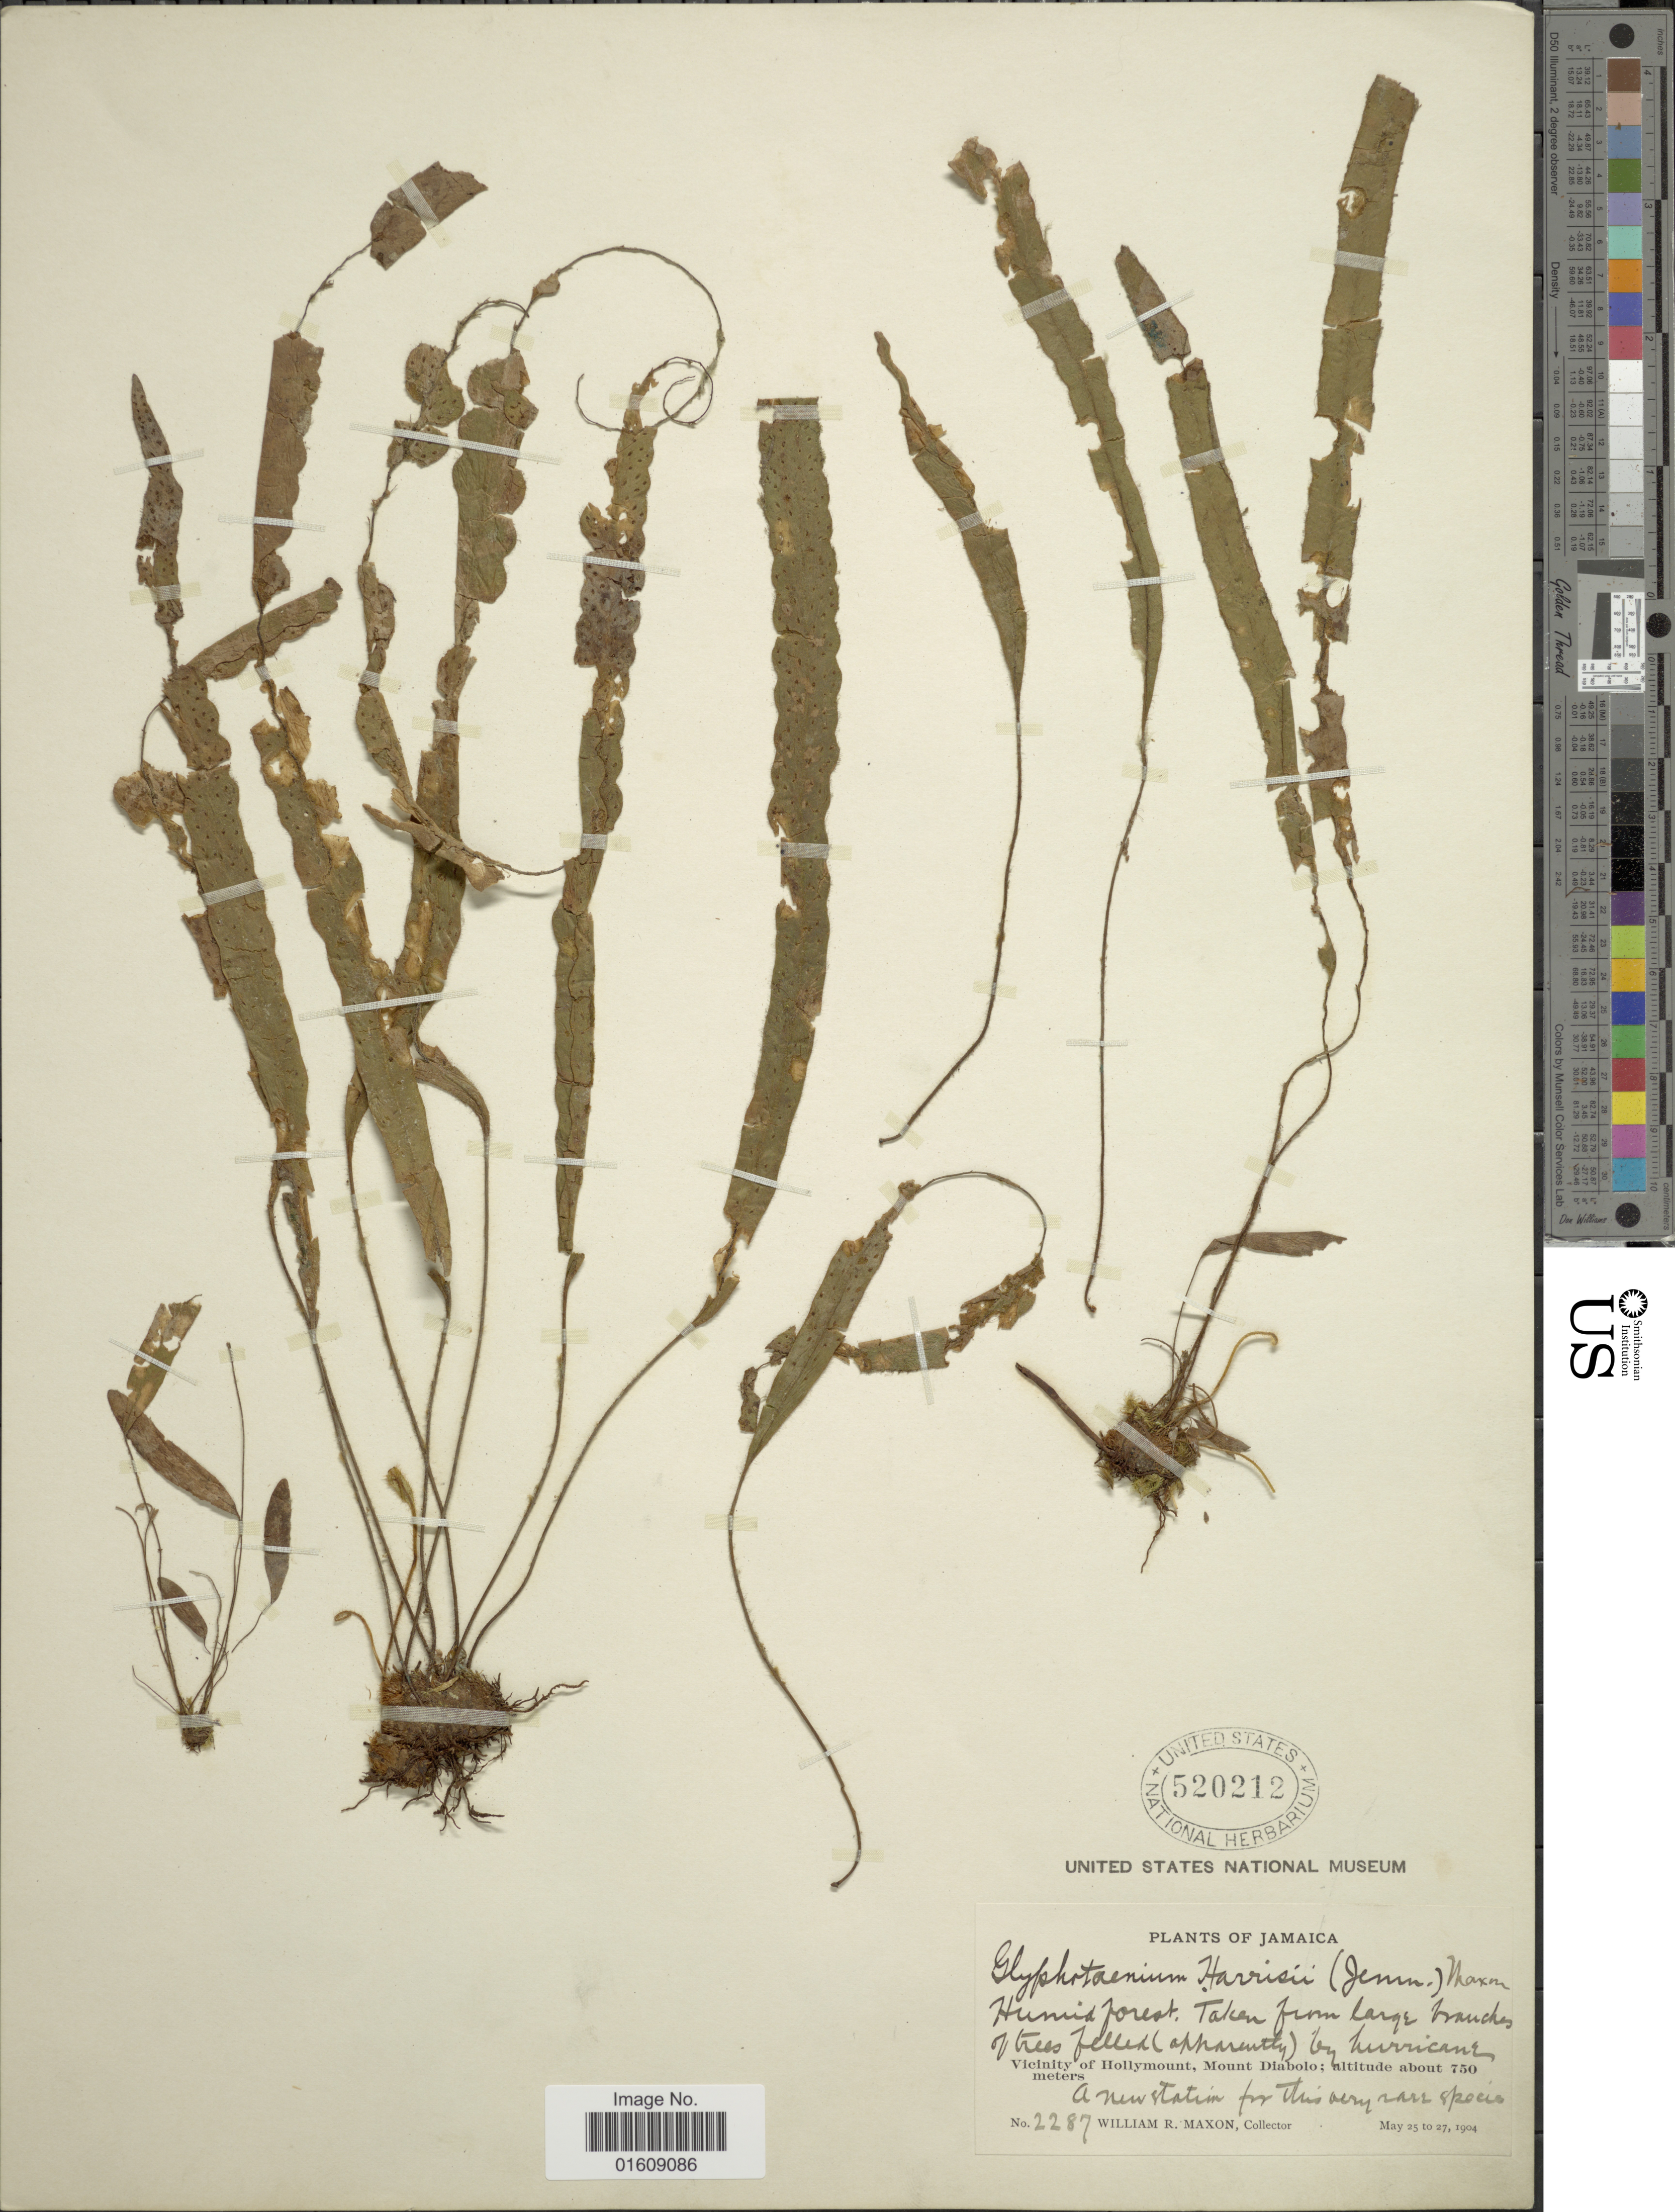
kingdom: Plantae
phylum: Tracheophyta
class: Polypodiopsida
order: Polypodiales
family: Polypodiaceae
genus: Enterosora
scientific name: Enterosora ecostata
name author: (Sodiro) L.E. Bishop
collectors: W. R. Maxon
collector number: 2287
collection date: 1904-05-25/1904-05-27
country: Jamaica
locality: Jamaica, Vicinity of Hollymount, Mount Diablo.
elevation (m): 750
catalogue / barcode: US 520212